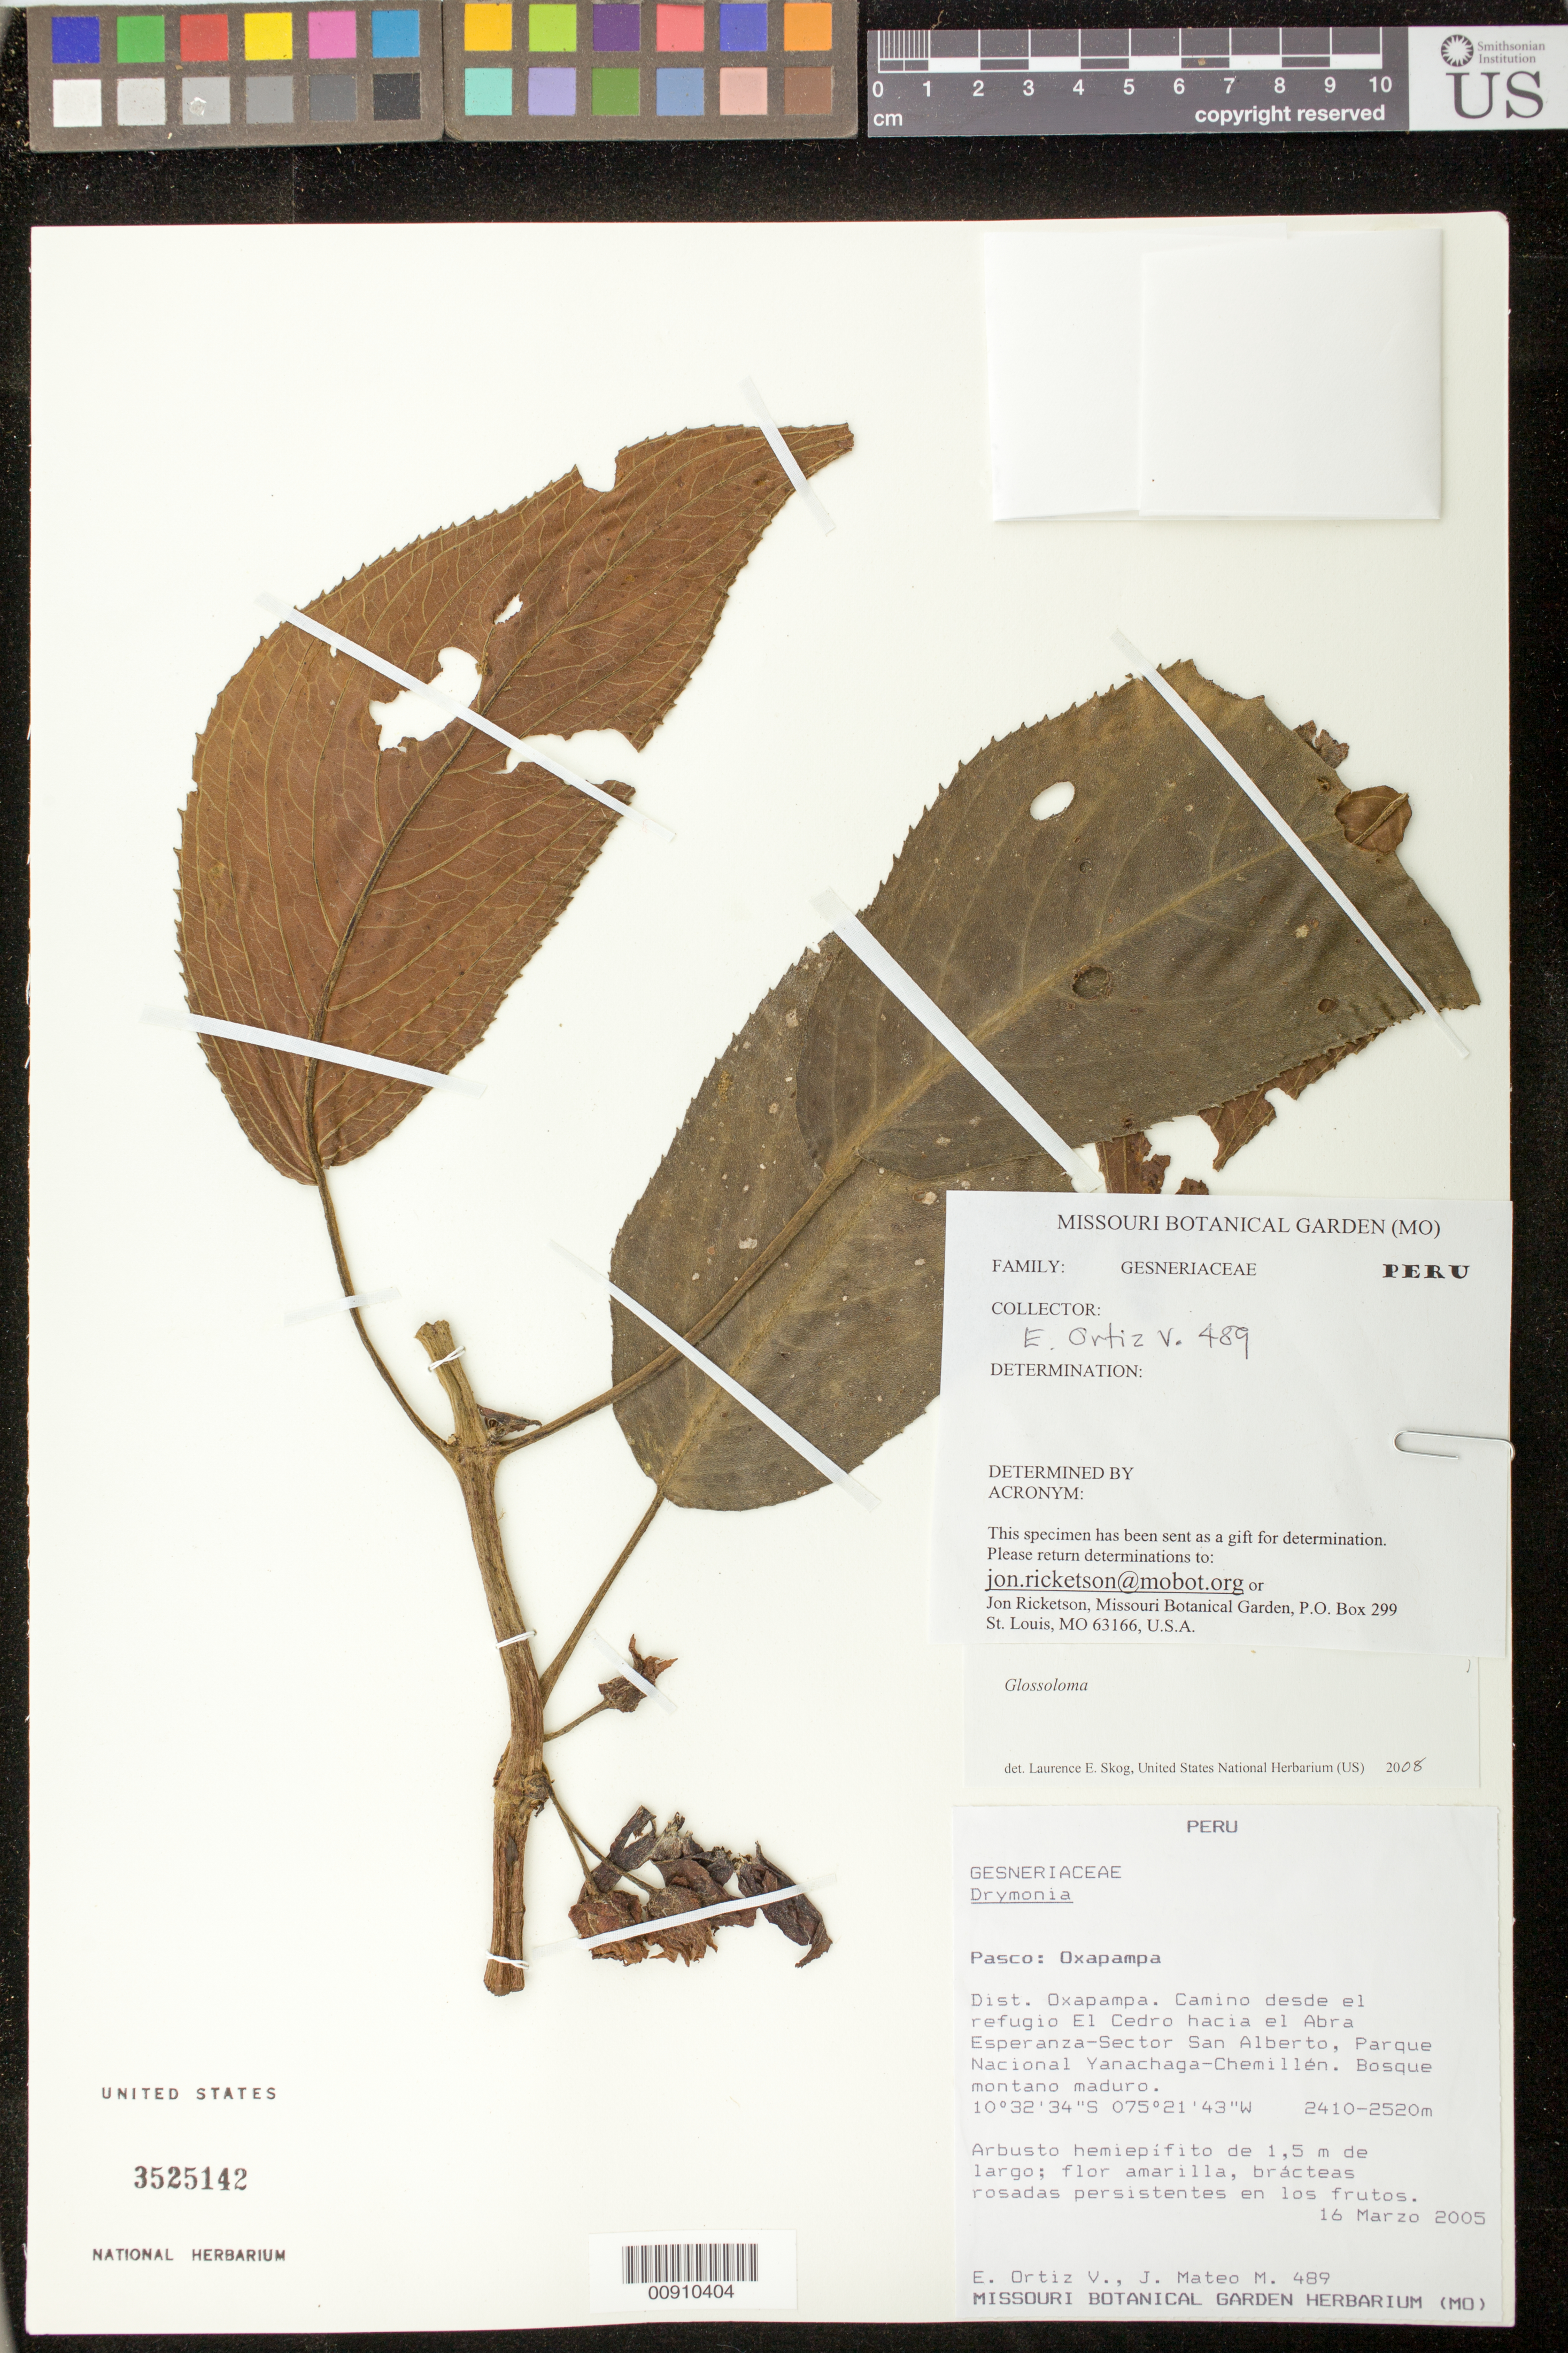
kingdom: Plantae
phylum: Tracheophyta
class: Magnoliopsida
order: Lamiales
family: Gesneriaceae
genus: Glossoloma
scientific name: Glossoloma sp.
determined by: Skog, Laurence E.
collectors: E. Ortiz V. & J. Mateo M.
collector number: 489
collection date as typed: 16 Mar 2005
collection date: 2005-03-16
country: Peru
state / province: Pasco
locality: Pasco: Oxapampa. Dist. Oxapampa. Camino desde el refugio El Cedro hacia el Abra Esperanza-Sector San Alberto, Parque Nacional Yanachaga-Chemillén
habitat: Bosque montano maduro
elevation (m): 2410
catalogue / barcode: US 3525142